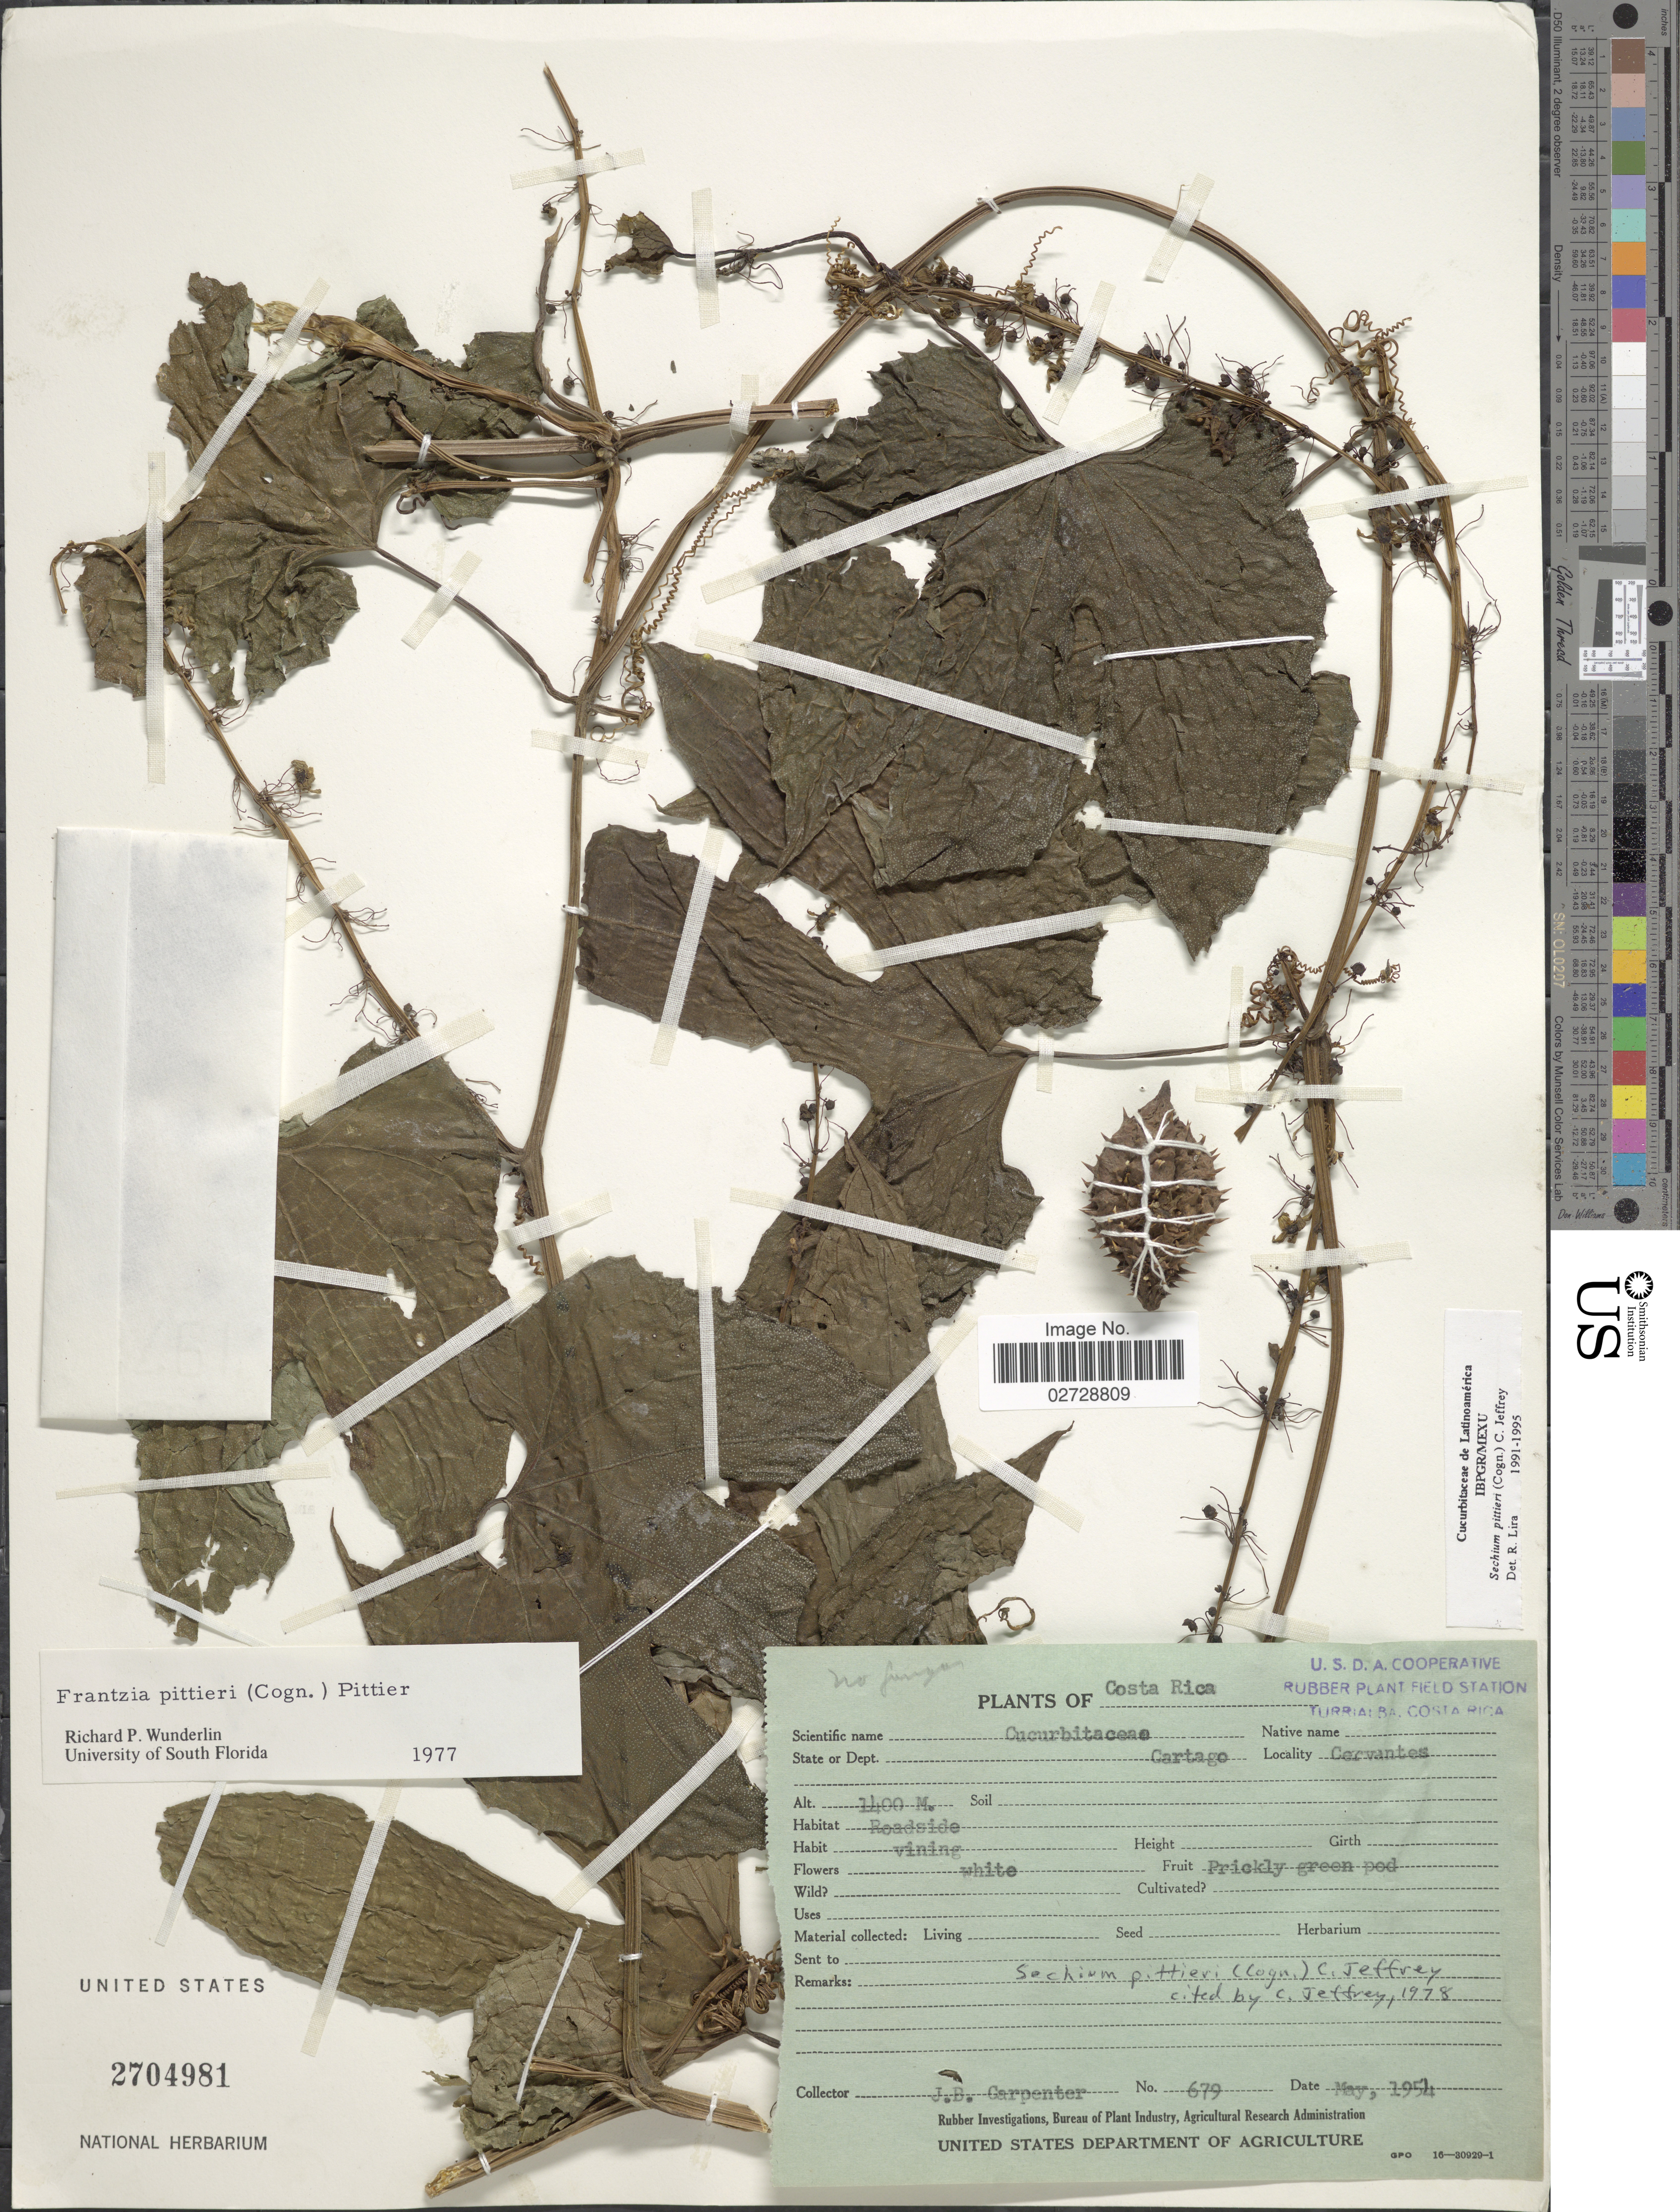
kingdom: Plantae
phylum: Tracheophyta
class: Magnoliopsida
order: Cucurbitales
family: Cucurbitaceae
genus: Sechium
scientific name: Sechium pittieri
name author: (Cogn.) C. Jeffrey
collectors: J. Carpenter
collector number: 679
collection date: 1954-05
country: Costa Rica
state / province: Cartago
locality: Cervantes.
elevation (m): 1400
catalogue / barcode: US 2704981